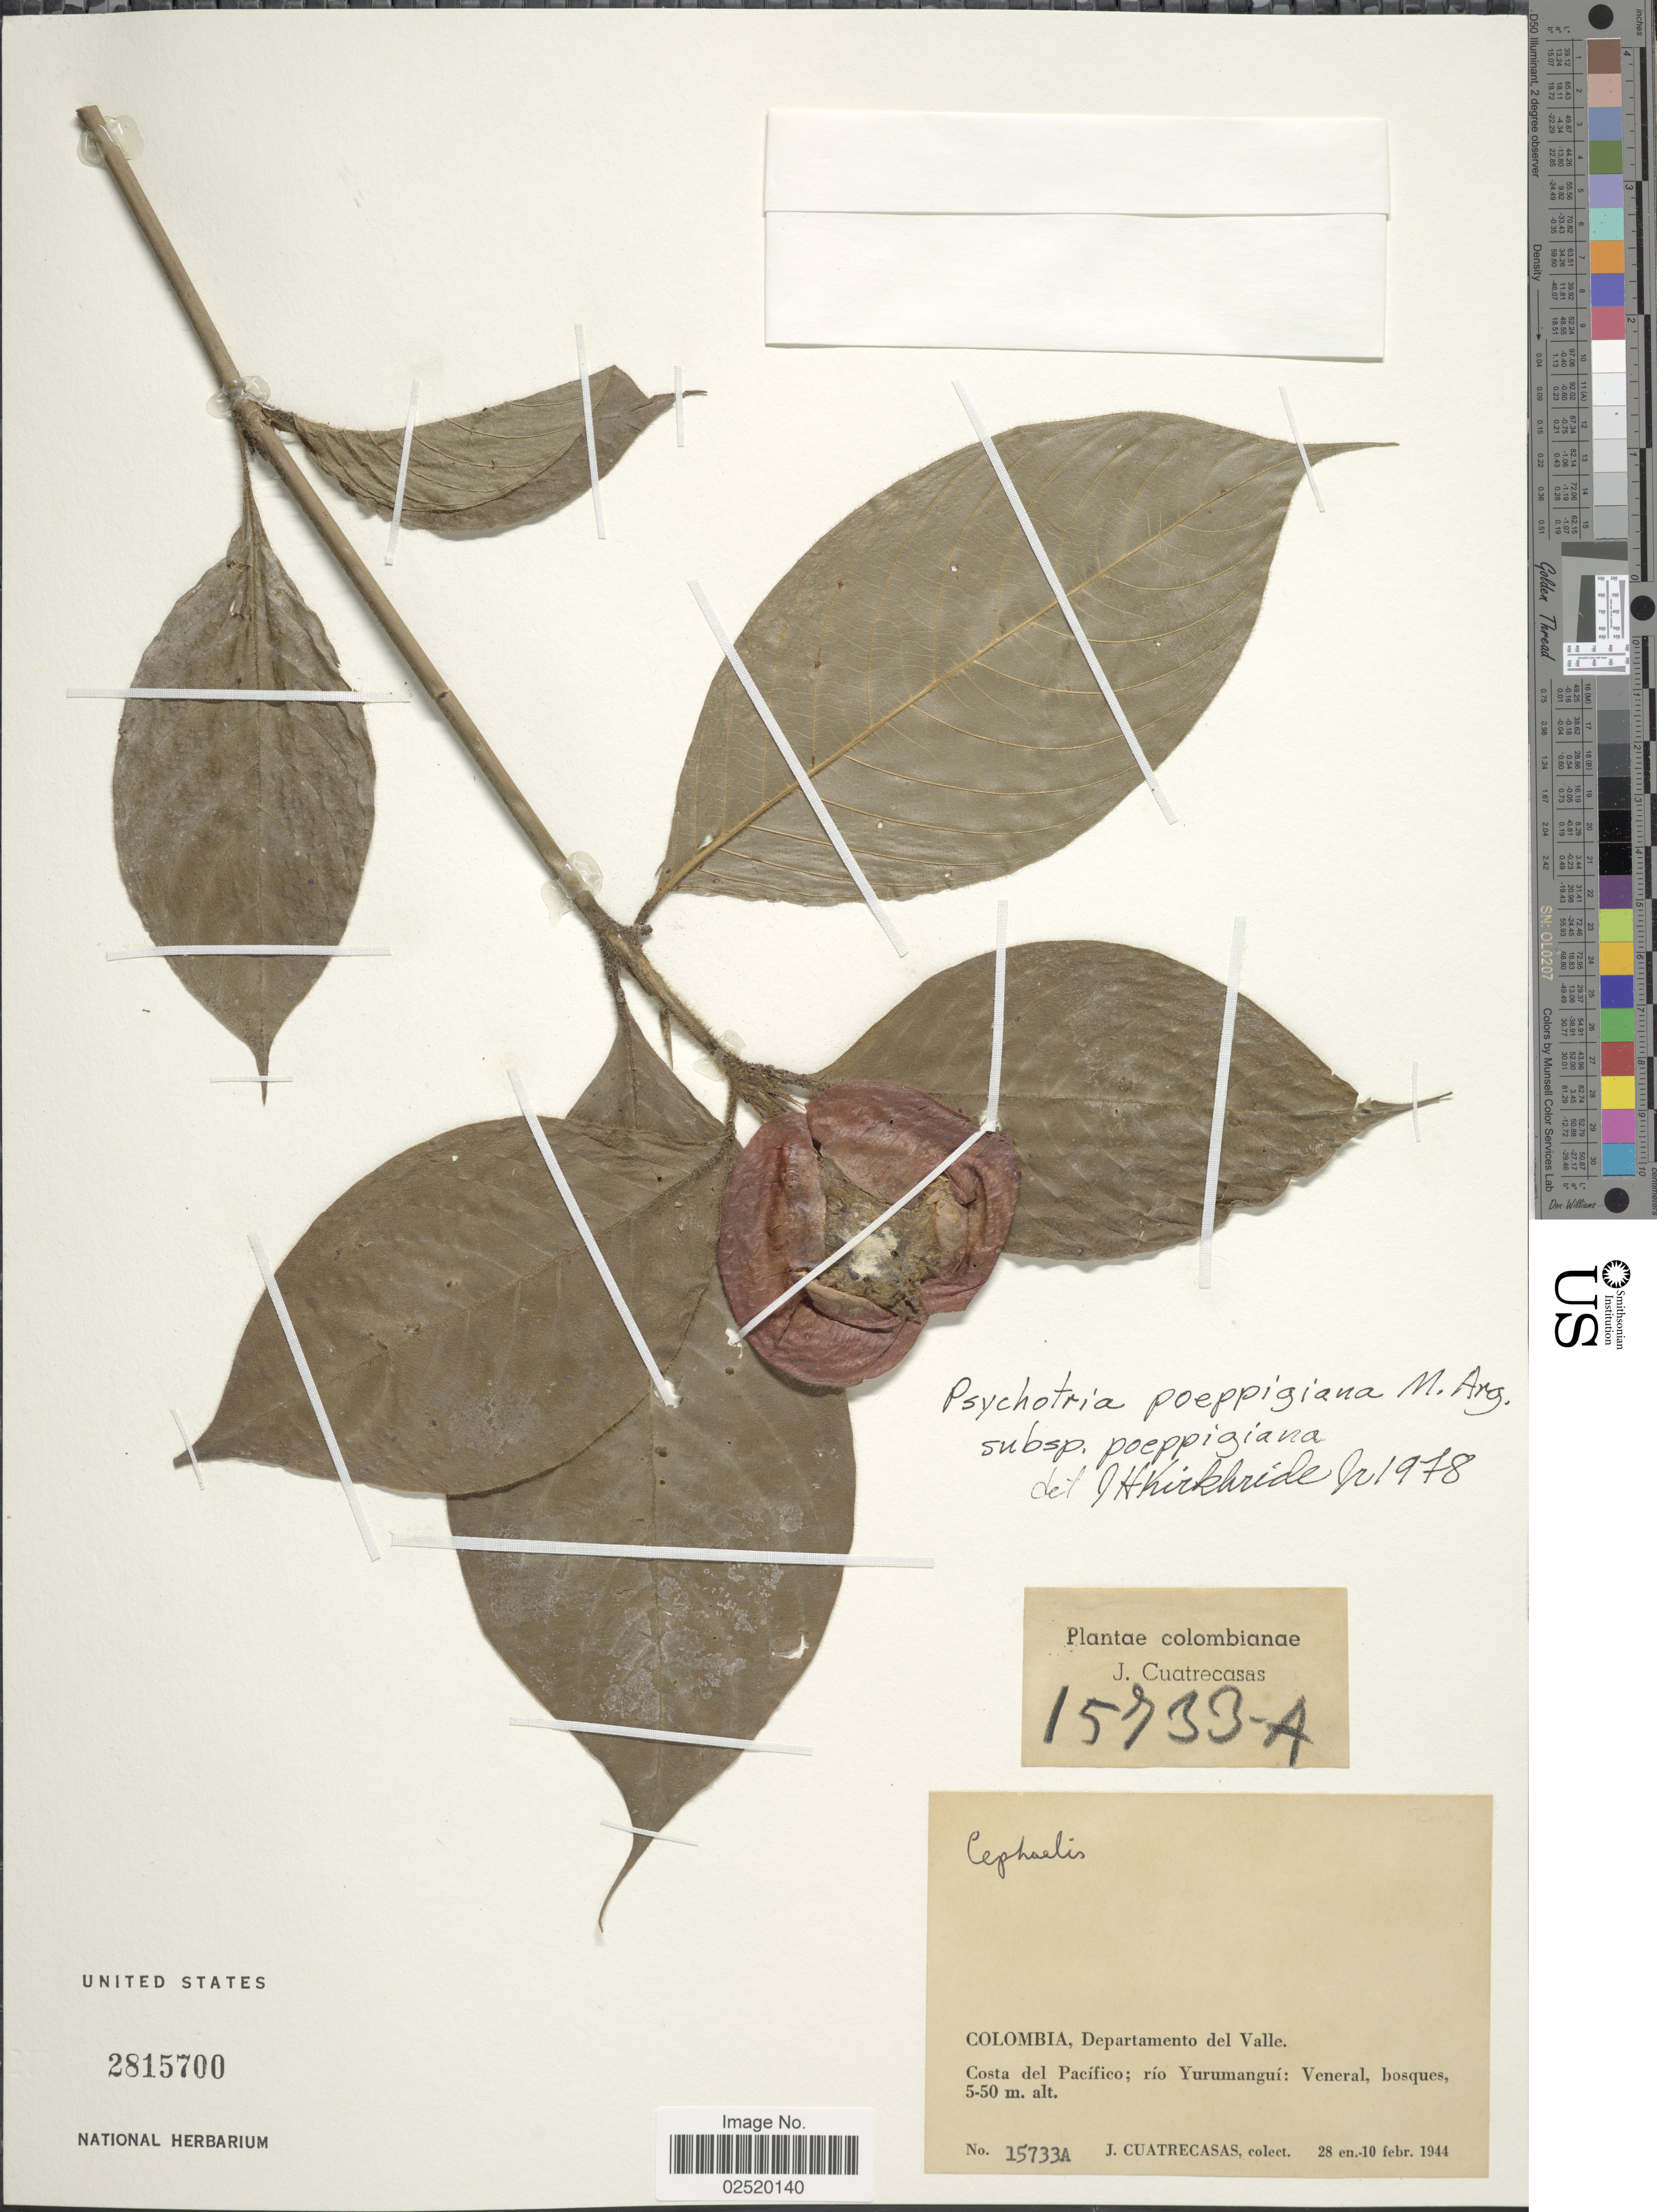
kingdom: Plantae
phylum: Tracheophyta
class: Magnoliopsida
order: Gentianales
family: Rubiaceae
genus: Psychotria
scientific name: Psychotria poeppigiana subsp. poeppigiana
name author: Müll. Arg.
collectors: J. Cuatrecasas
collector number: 15733A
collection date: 1944-01-28/1944-02-10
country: Colombia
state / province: Valle del Cauca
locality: Colombia, Departamento del Valle, Costa del Pacifico: rio Yurumangui: Veneral, bosques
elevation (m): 5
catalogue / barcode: US 2815700